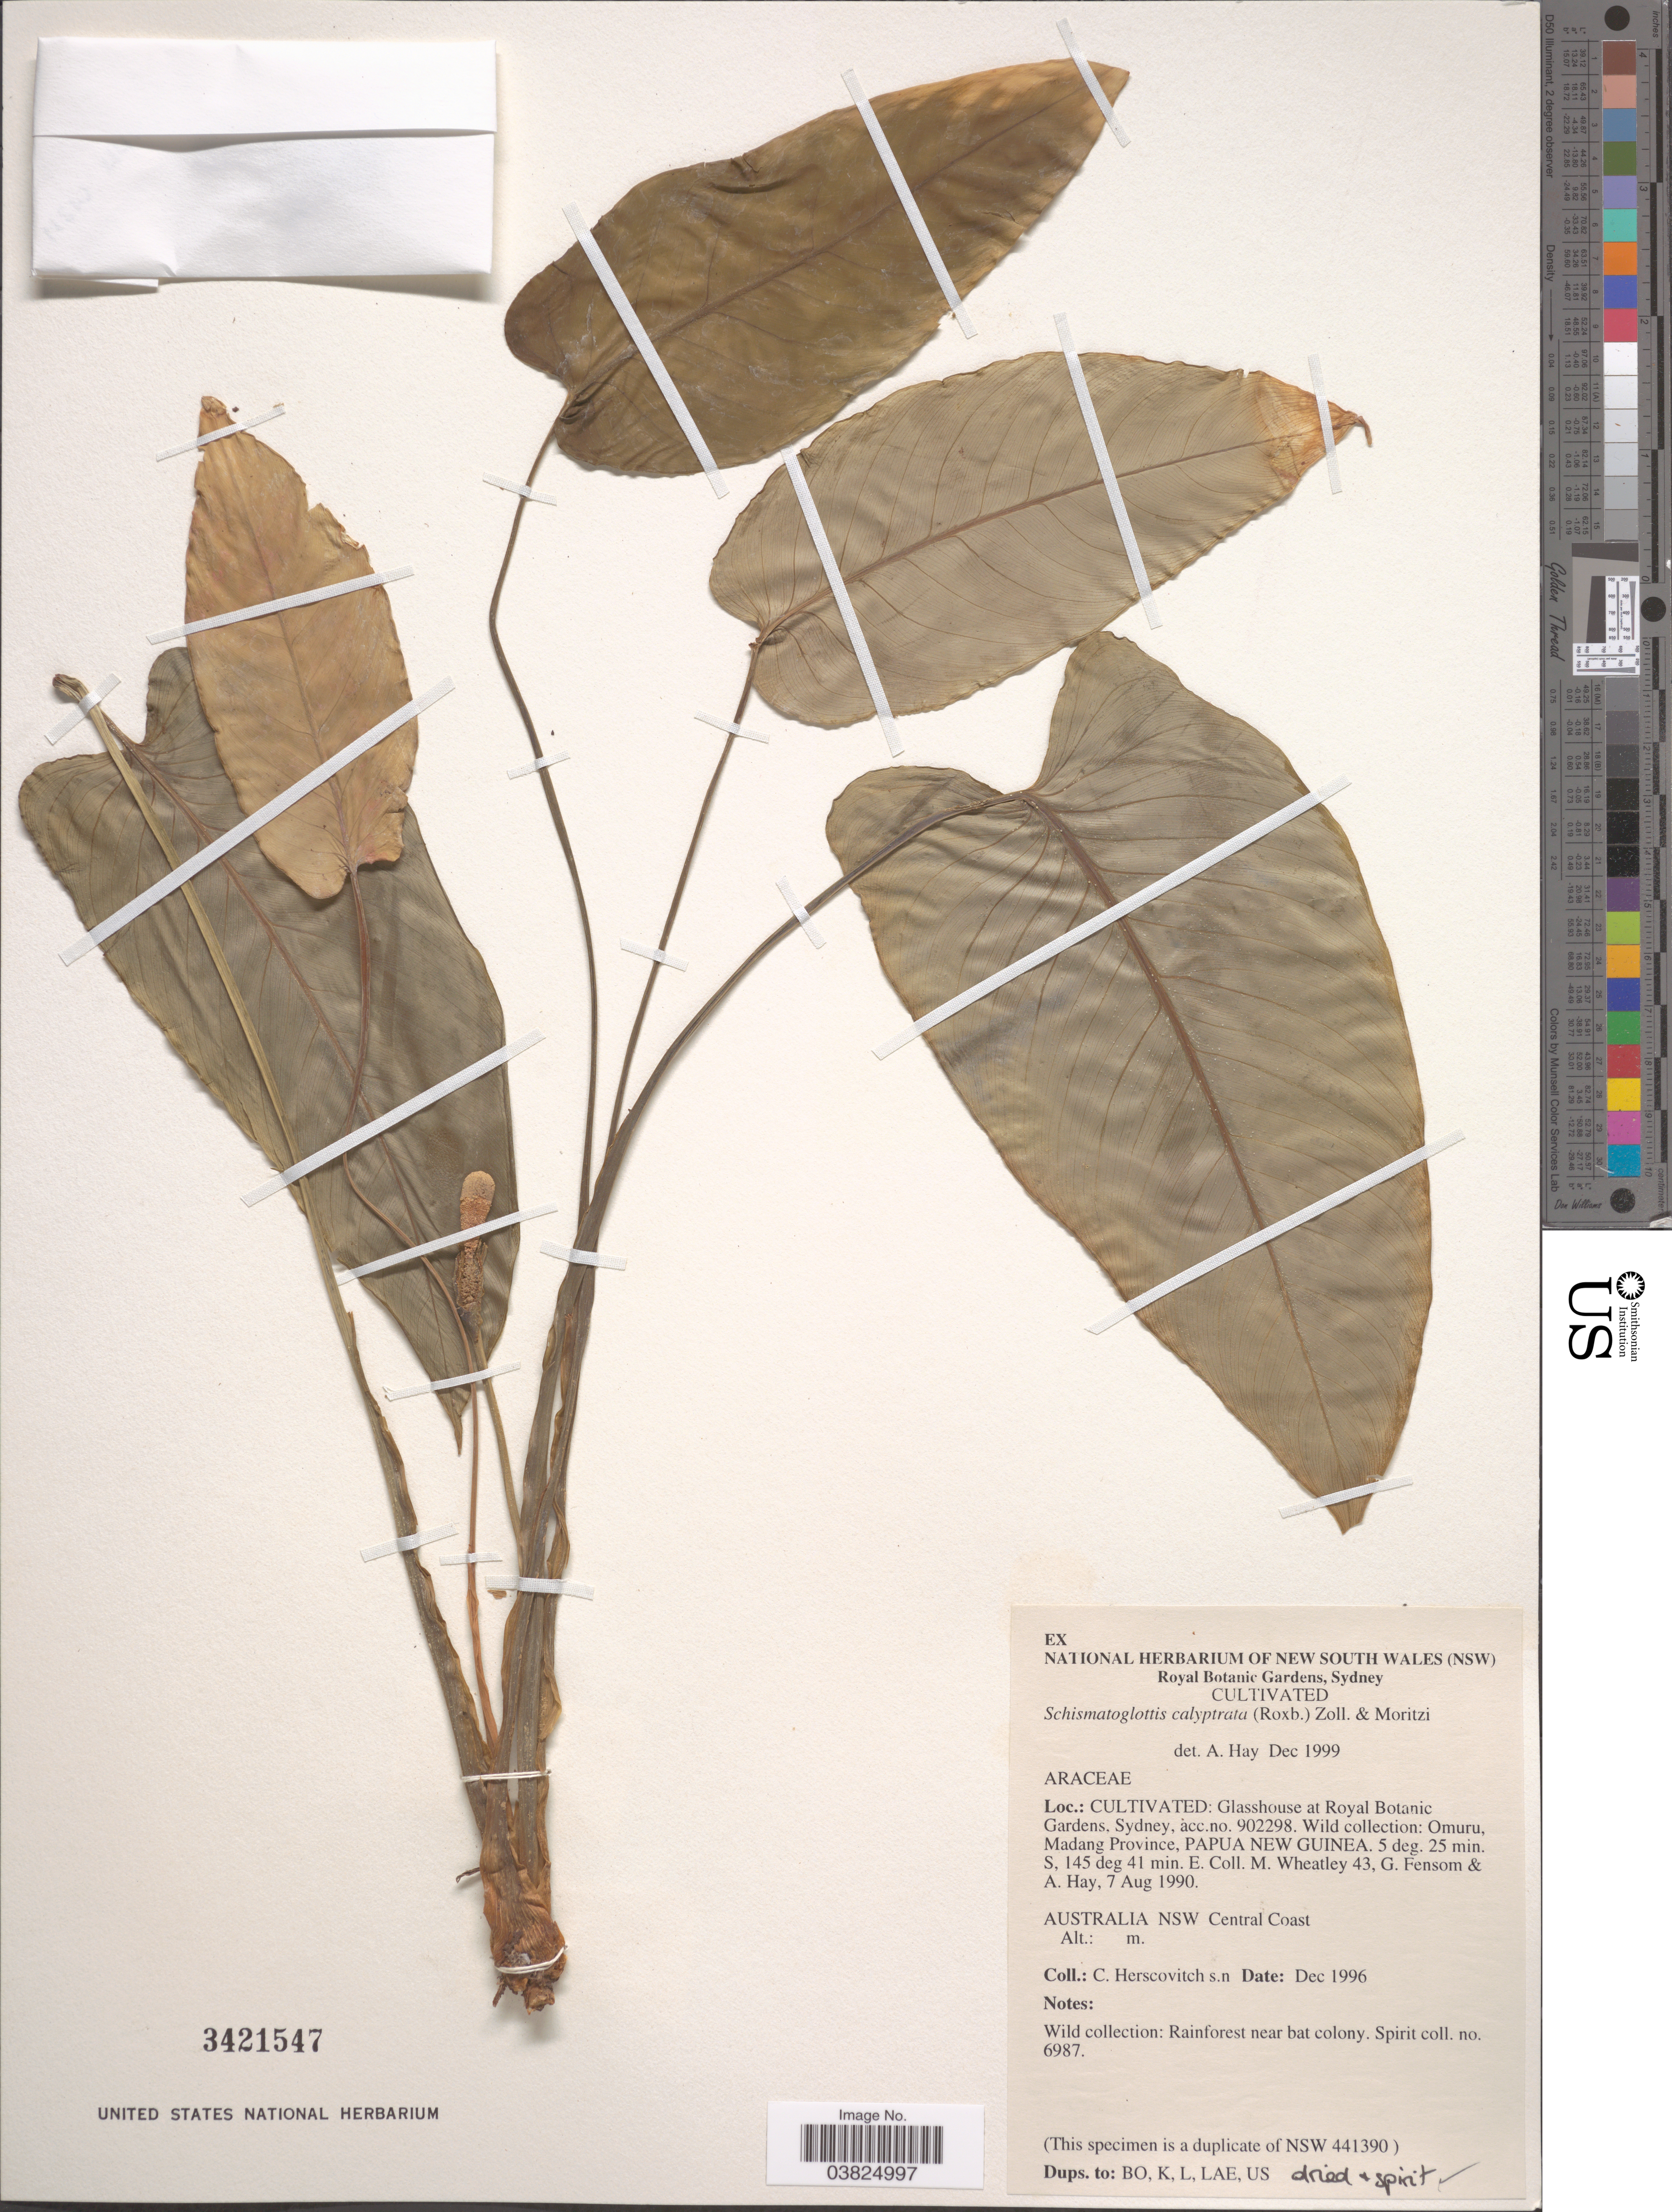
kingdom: Plantae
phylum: Tracheophyta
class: Liliopsida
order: Alismatales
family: Araceae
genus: Schismatoglottis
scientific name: Schismatoglottis calyptrata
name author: Zoll. & Moritzi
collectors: C. Herscovitch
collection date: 1996-12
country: Australia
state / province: New South Wales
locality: Glasshouse at Royal Botanic Gardens, Sydney. Central Coast.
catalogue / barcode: US 3421547